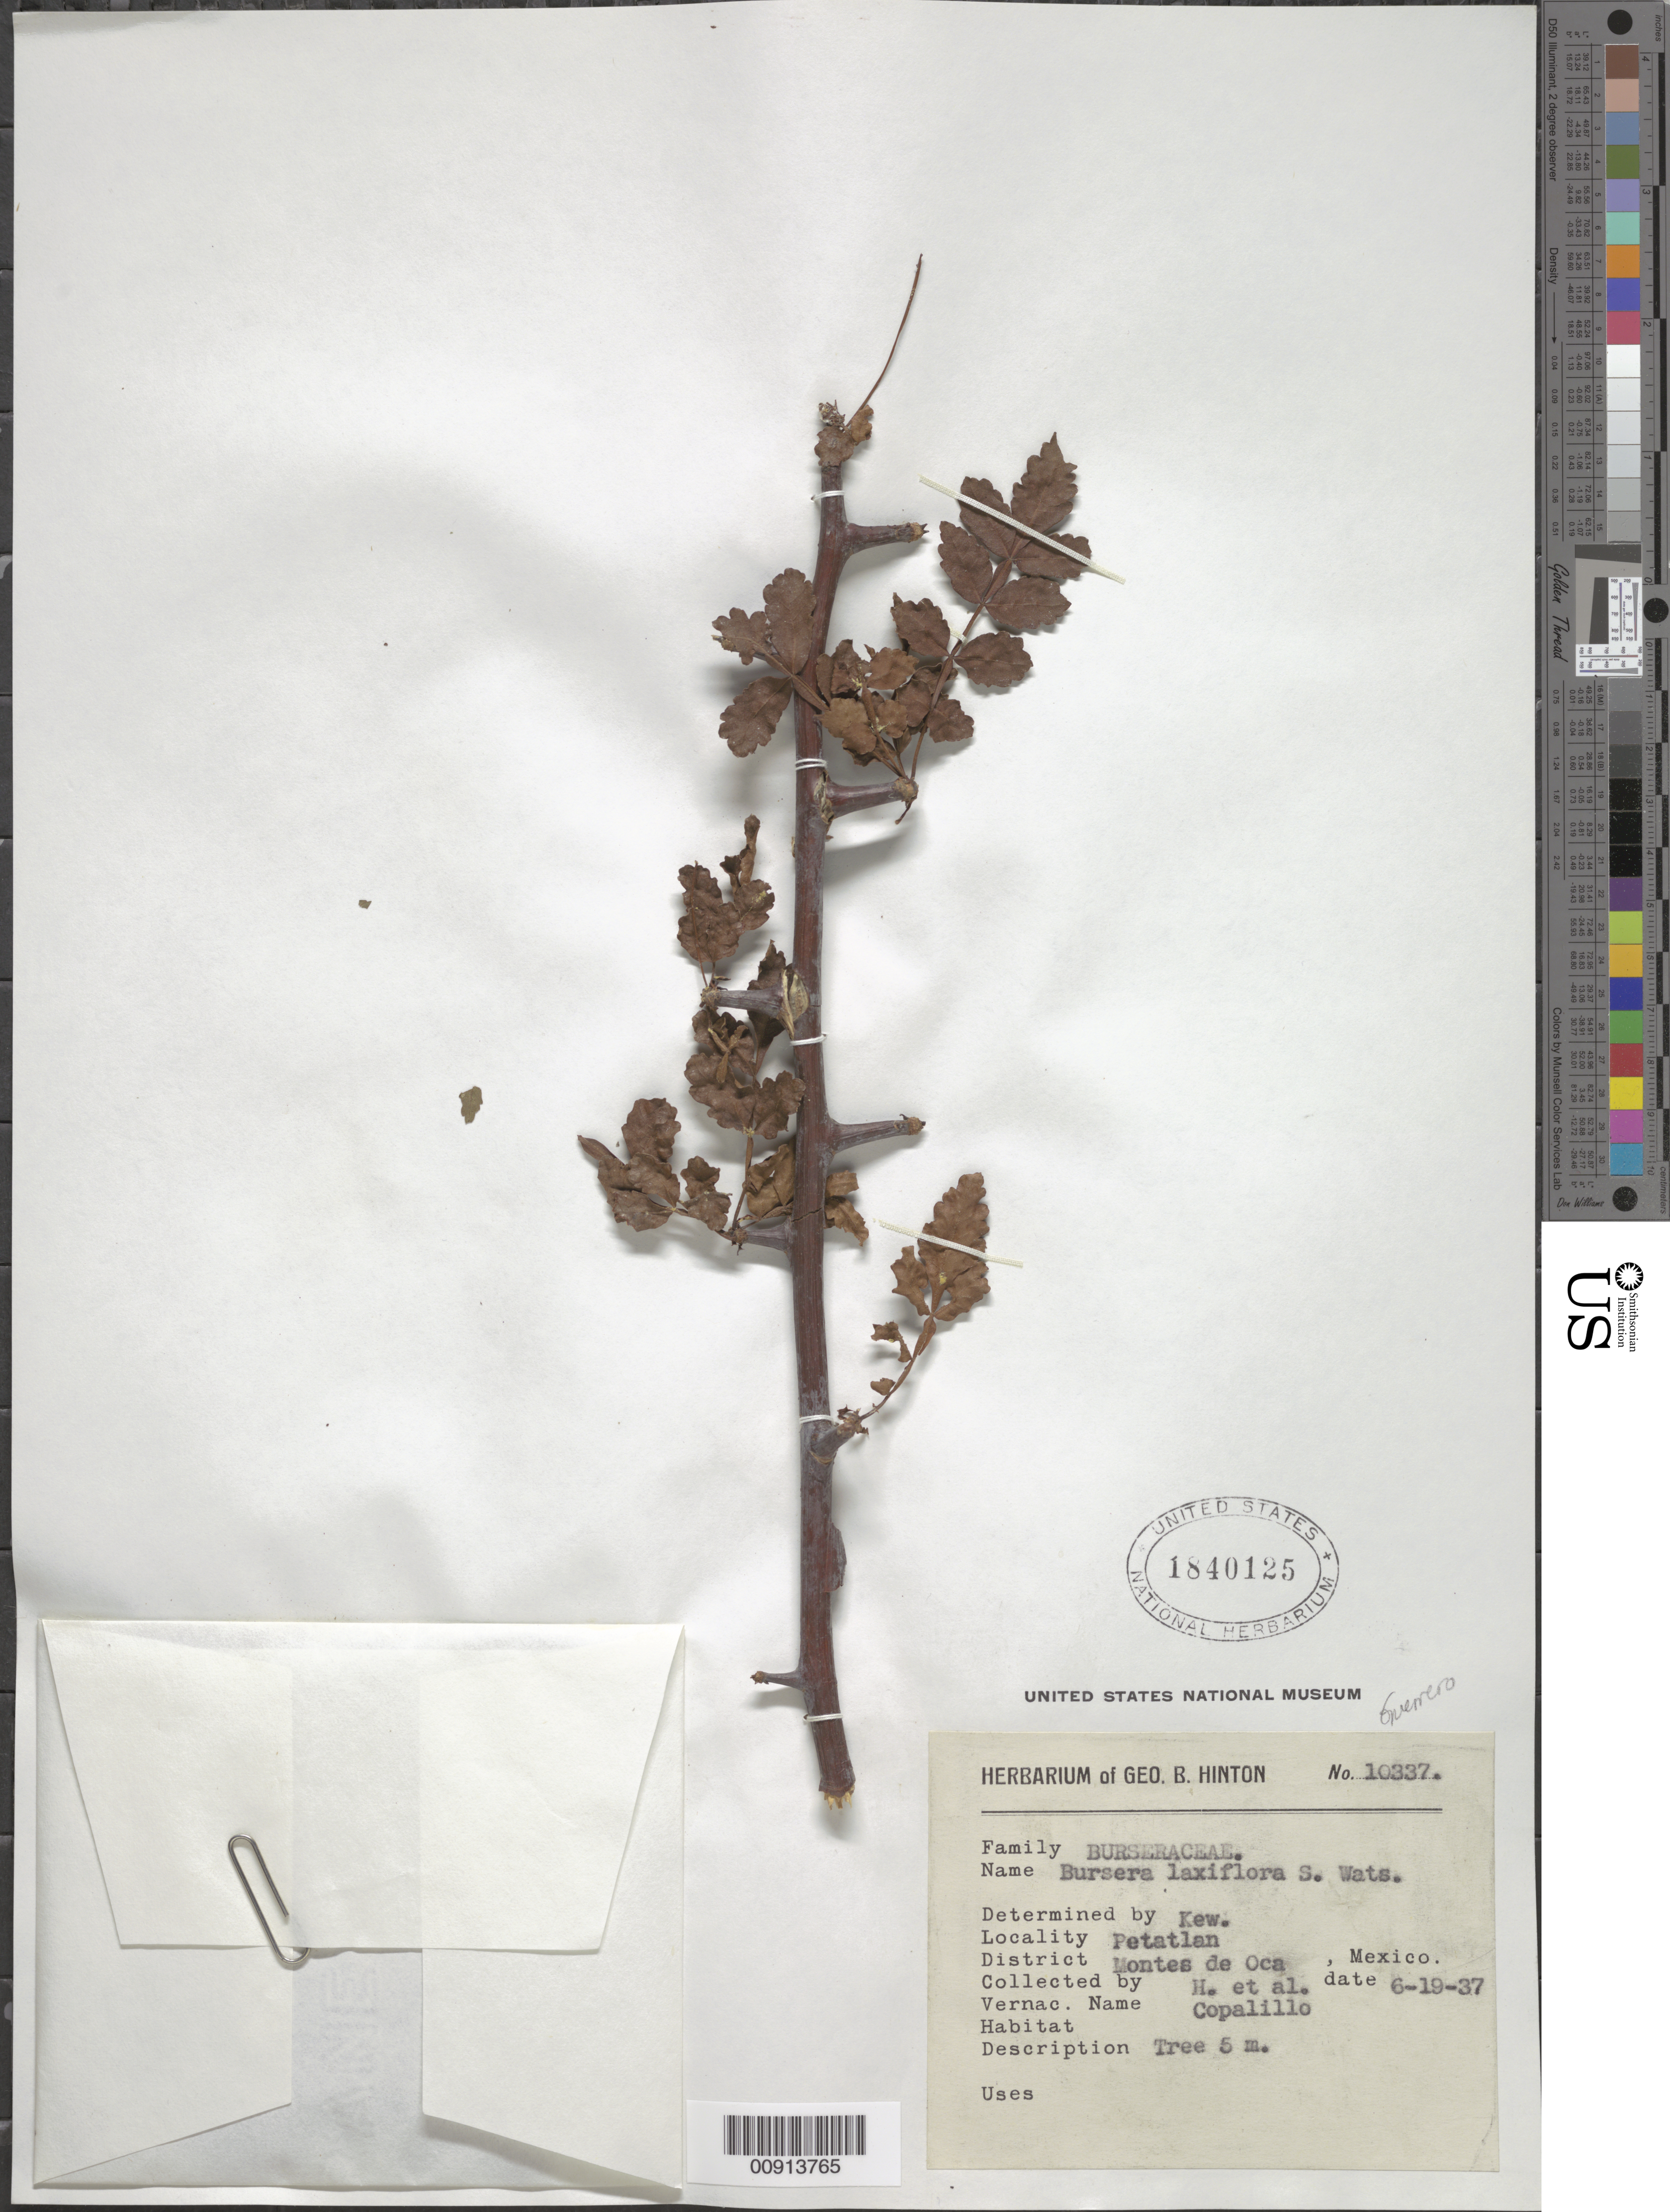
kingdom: Plantae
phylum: Tracheophyta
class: Magnoliopsida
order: Sapindales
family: Burseraceae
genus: Bursera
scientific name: Bursera laxiflora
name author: S. Watson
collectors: G. B. Hinton & et al.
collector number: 10337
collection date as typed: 19 Jun 1937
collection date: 1937-06-19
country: Mexico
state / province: Guerrero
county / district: Montes de Oca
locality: Petatlan, District Montes de Oca, Guerrero.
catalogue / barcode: US 1840125